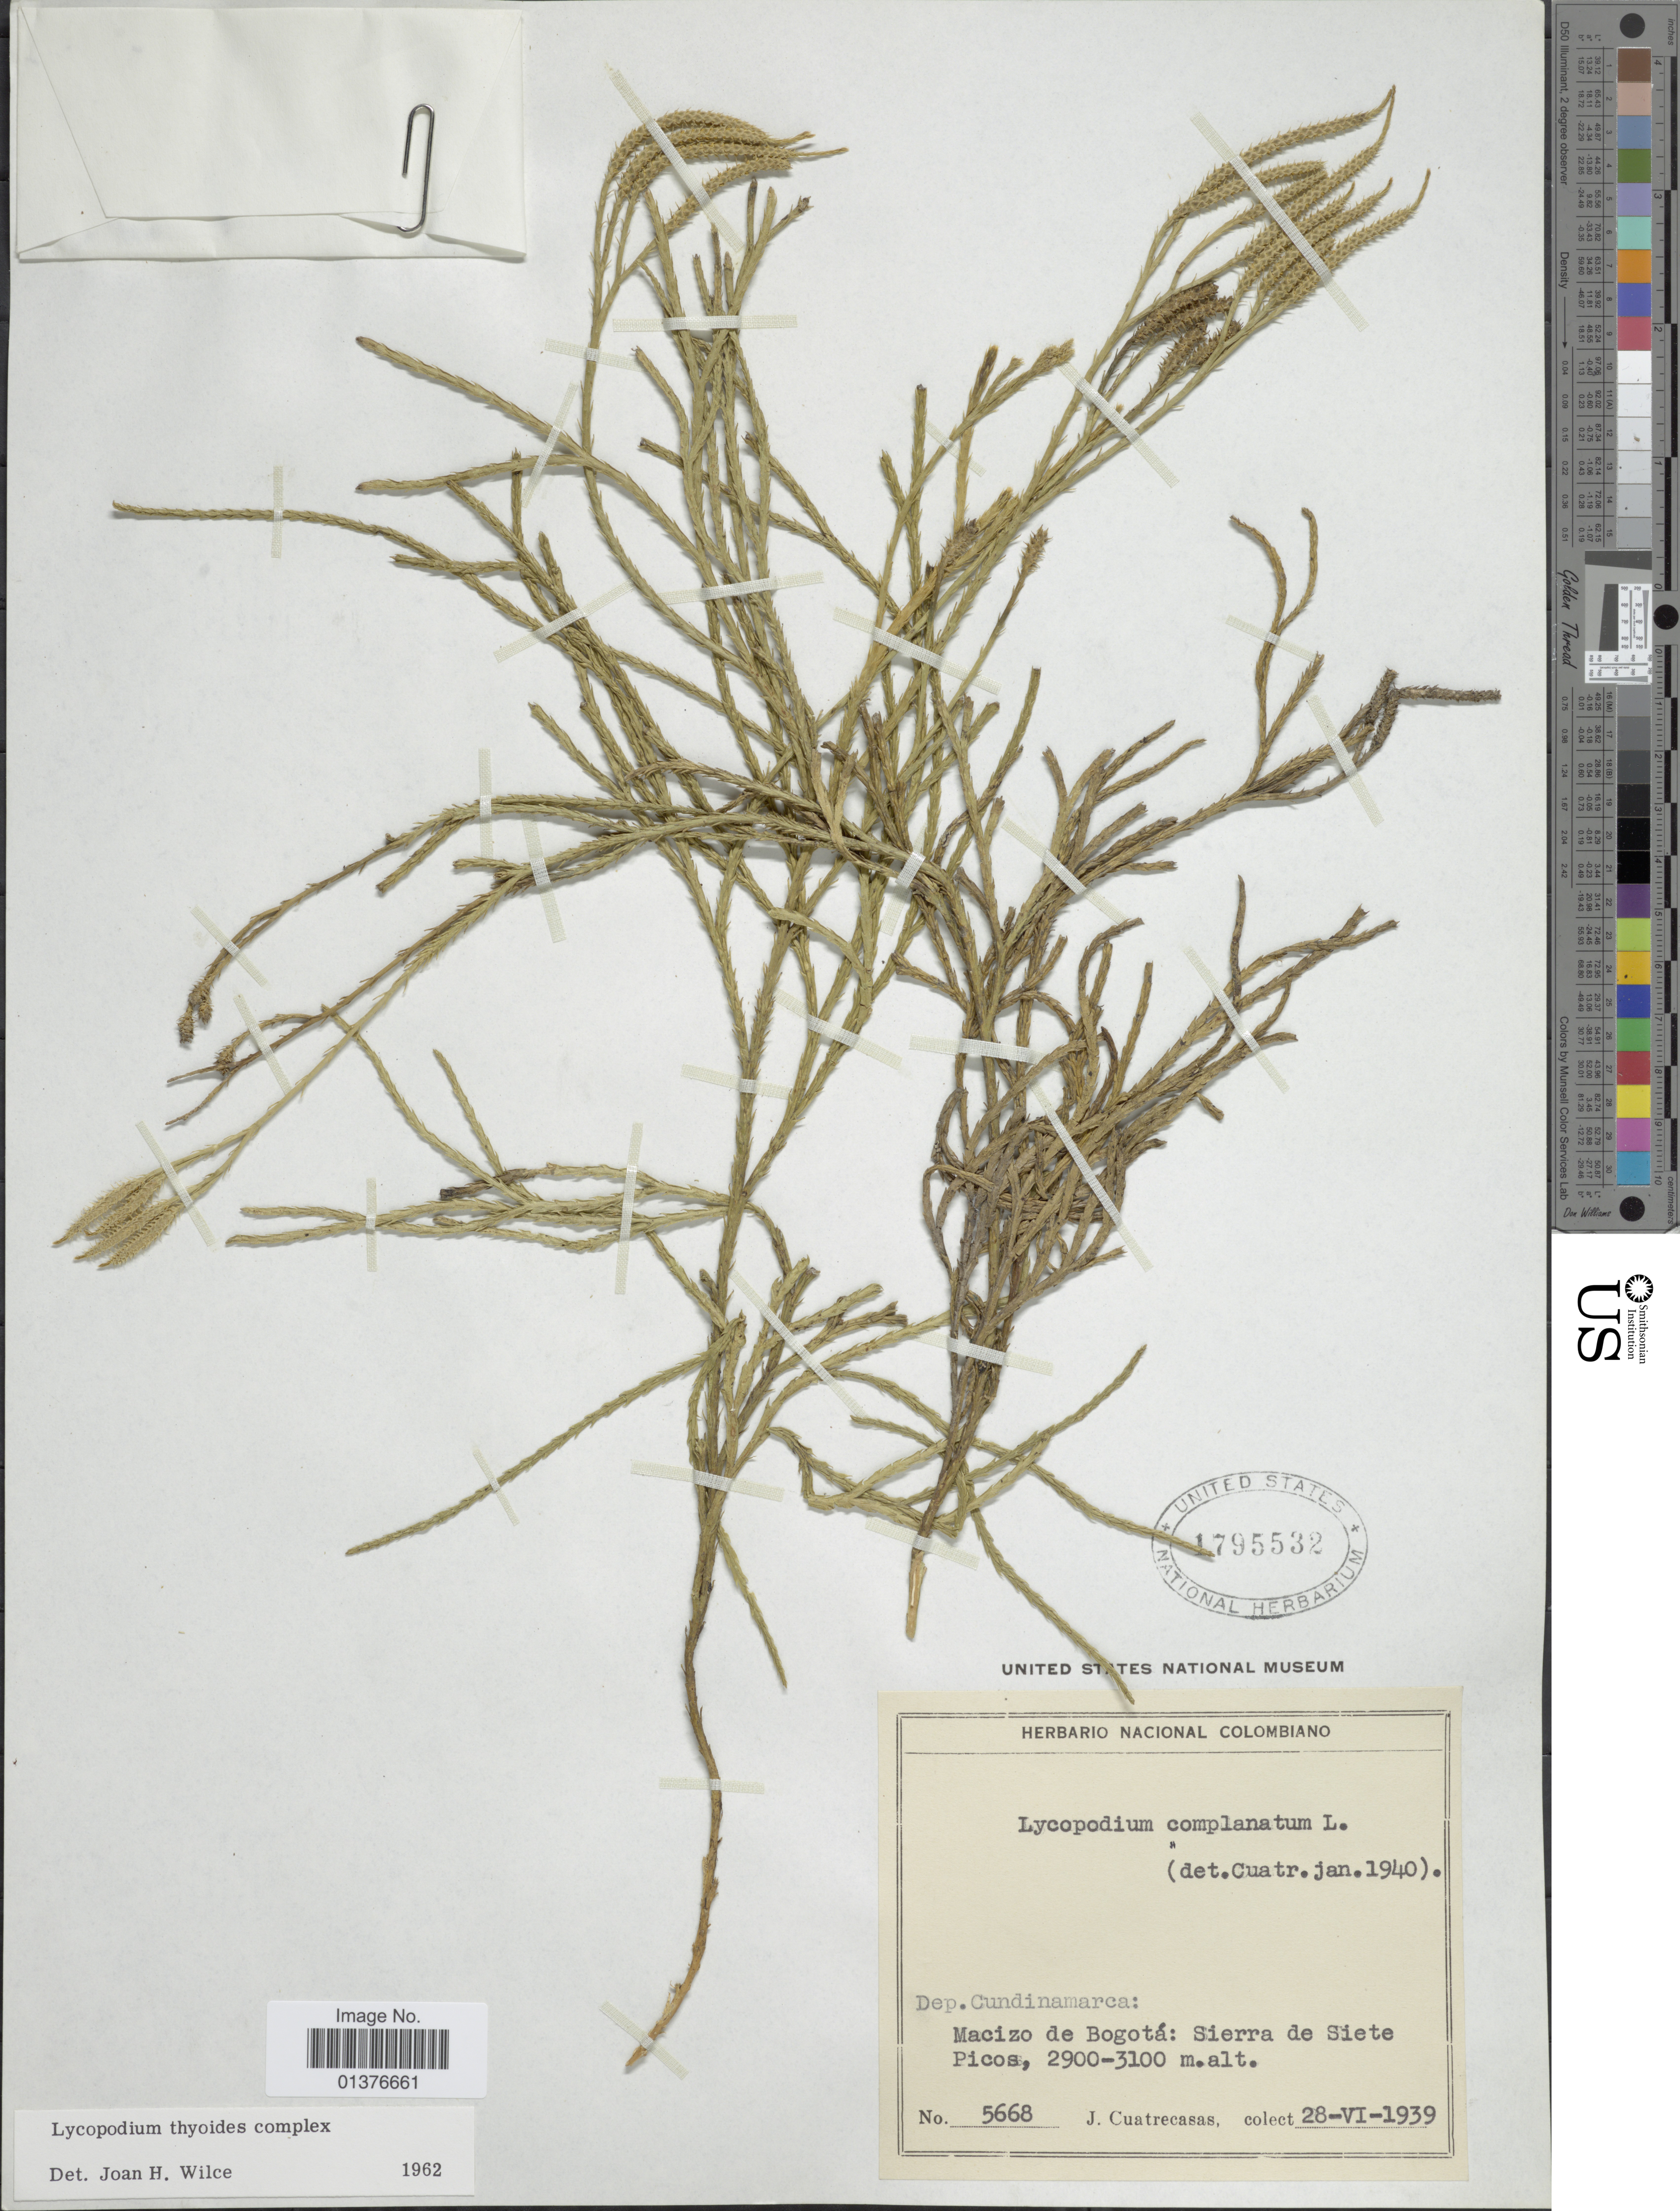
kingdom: Plantae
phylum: Tracheophyta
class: Lycopodiopsida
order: Lycopodiales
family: Lycopodiaceae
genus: Diphasiastrum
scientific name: Diphasiastrum thyoides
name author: (Humb. & Bonpl. ex Willd.) Holub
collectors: J. Cuatrecasas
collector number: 5668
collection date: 1939-06-28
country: Colombia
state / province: Cundinamarca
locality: Macizo de Bogotá: Sierra de Siete Picos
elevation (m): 2900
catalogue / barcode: US 195532